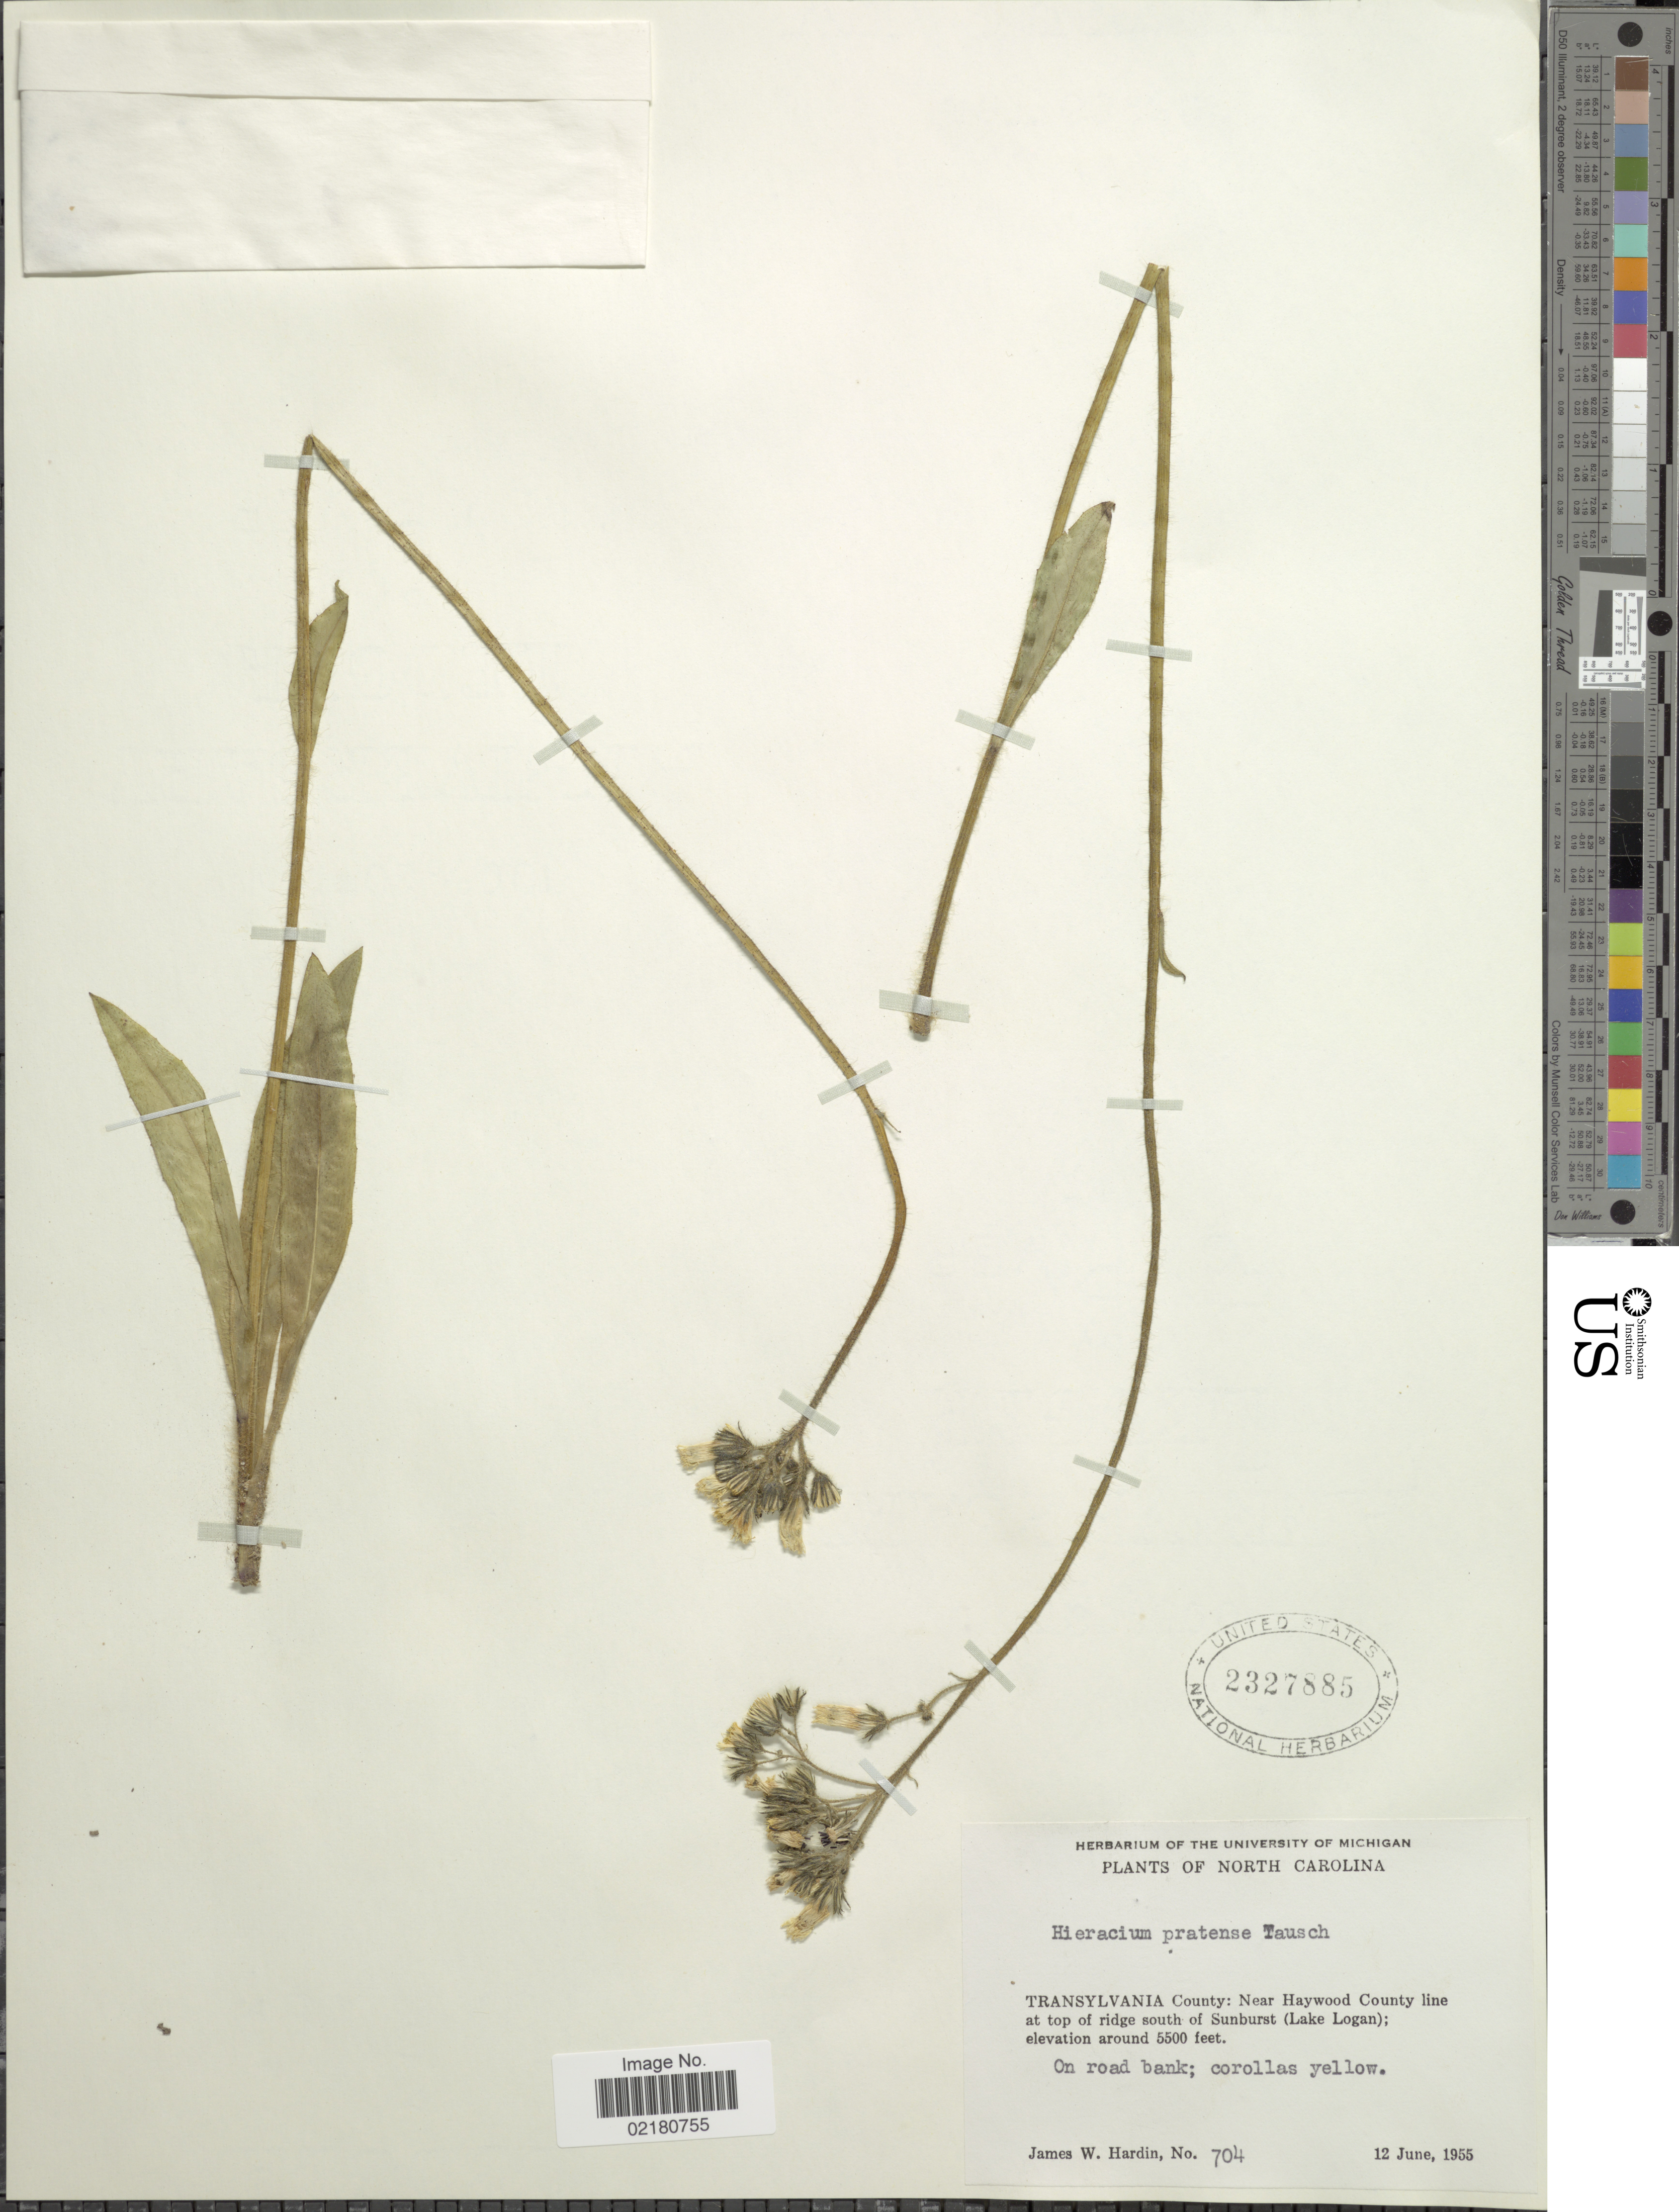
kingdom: Plantae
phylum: Tracheophyta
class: Magnoliopsida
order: Asterales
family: Asteraceae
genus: Pilosella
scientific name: Pilosella caespitosa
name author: (Dumort.) P. D. Sell & C. West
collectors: J. W. Hardin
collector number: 704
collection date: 1955-06-12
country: United States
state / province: North Carolina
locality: Transylvania County: Near Haywood County line at top of ridge south of Sunburst (Lake Logan)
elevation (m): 1676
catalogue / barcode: US 2327885